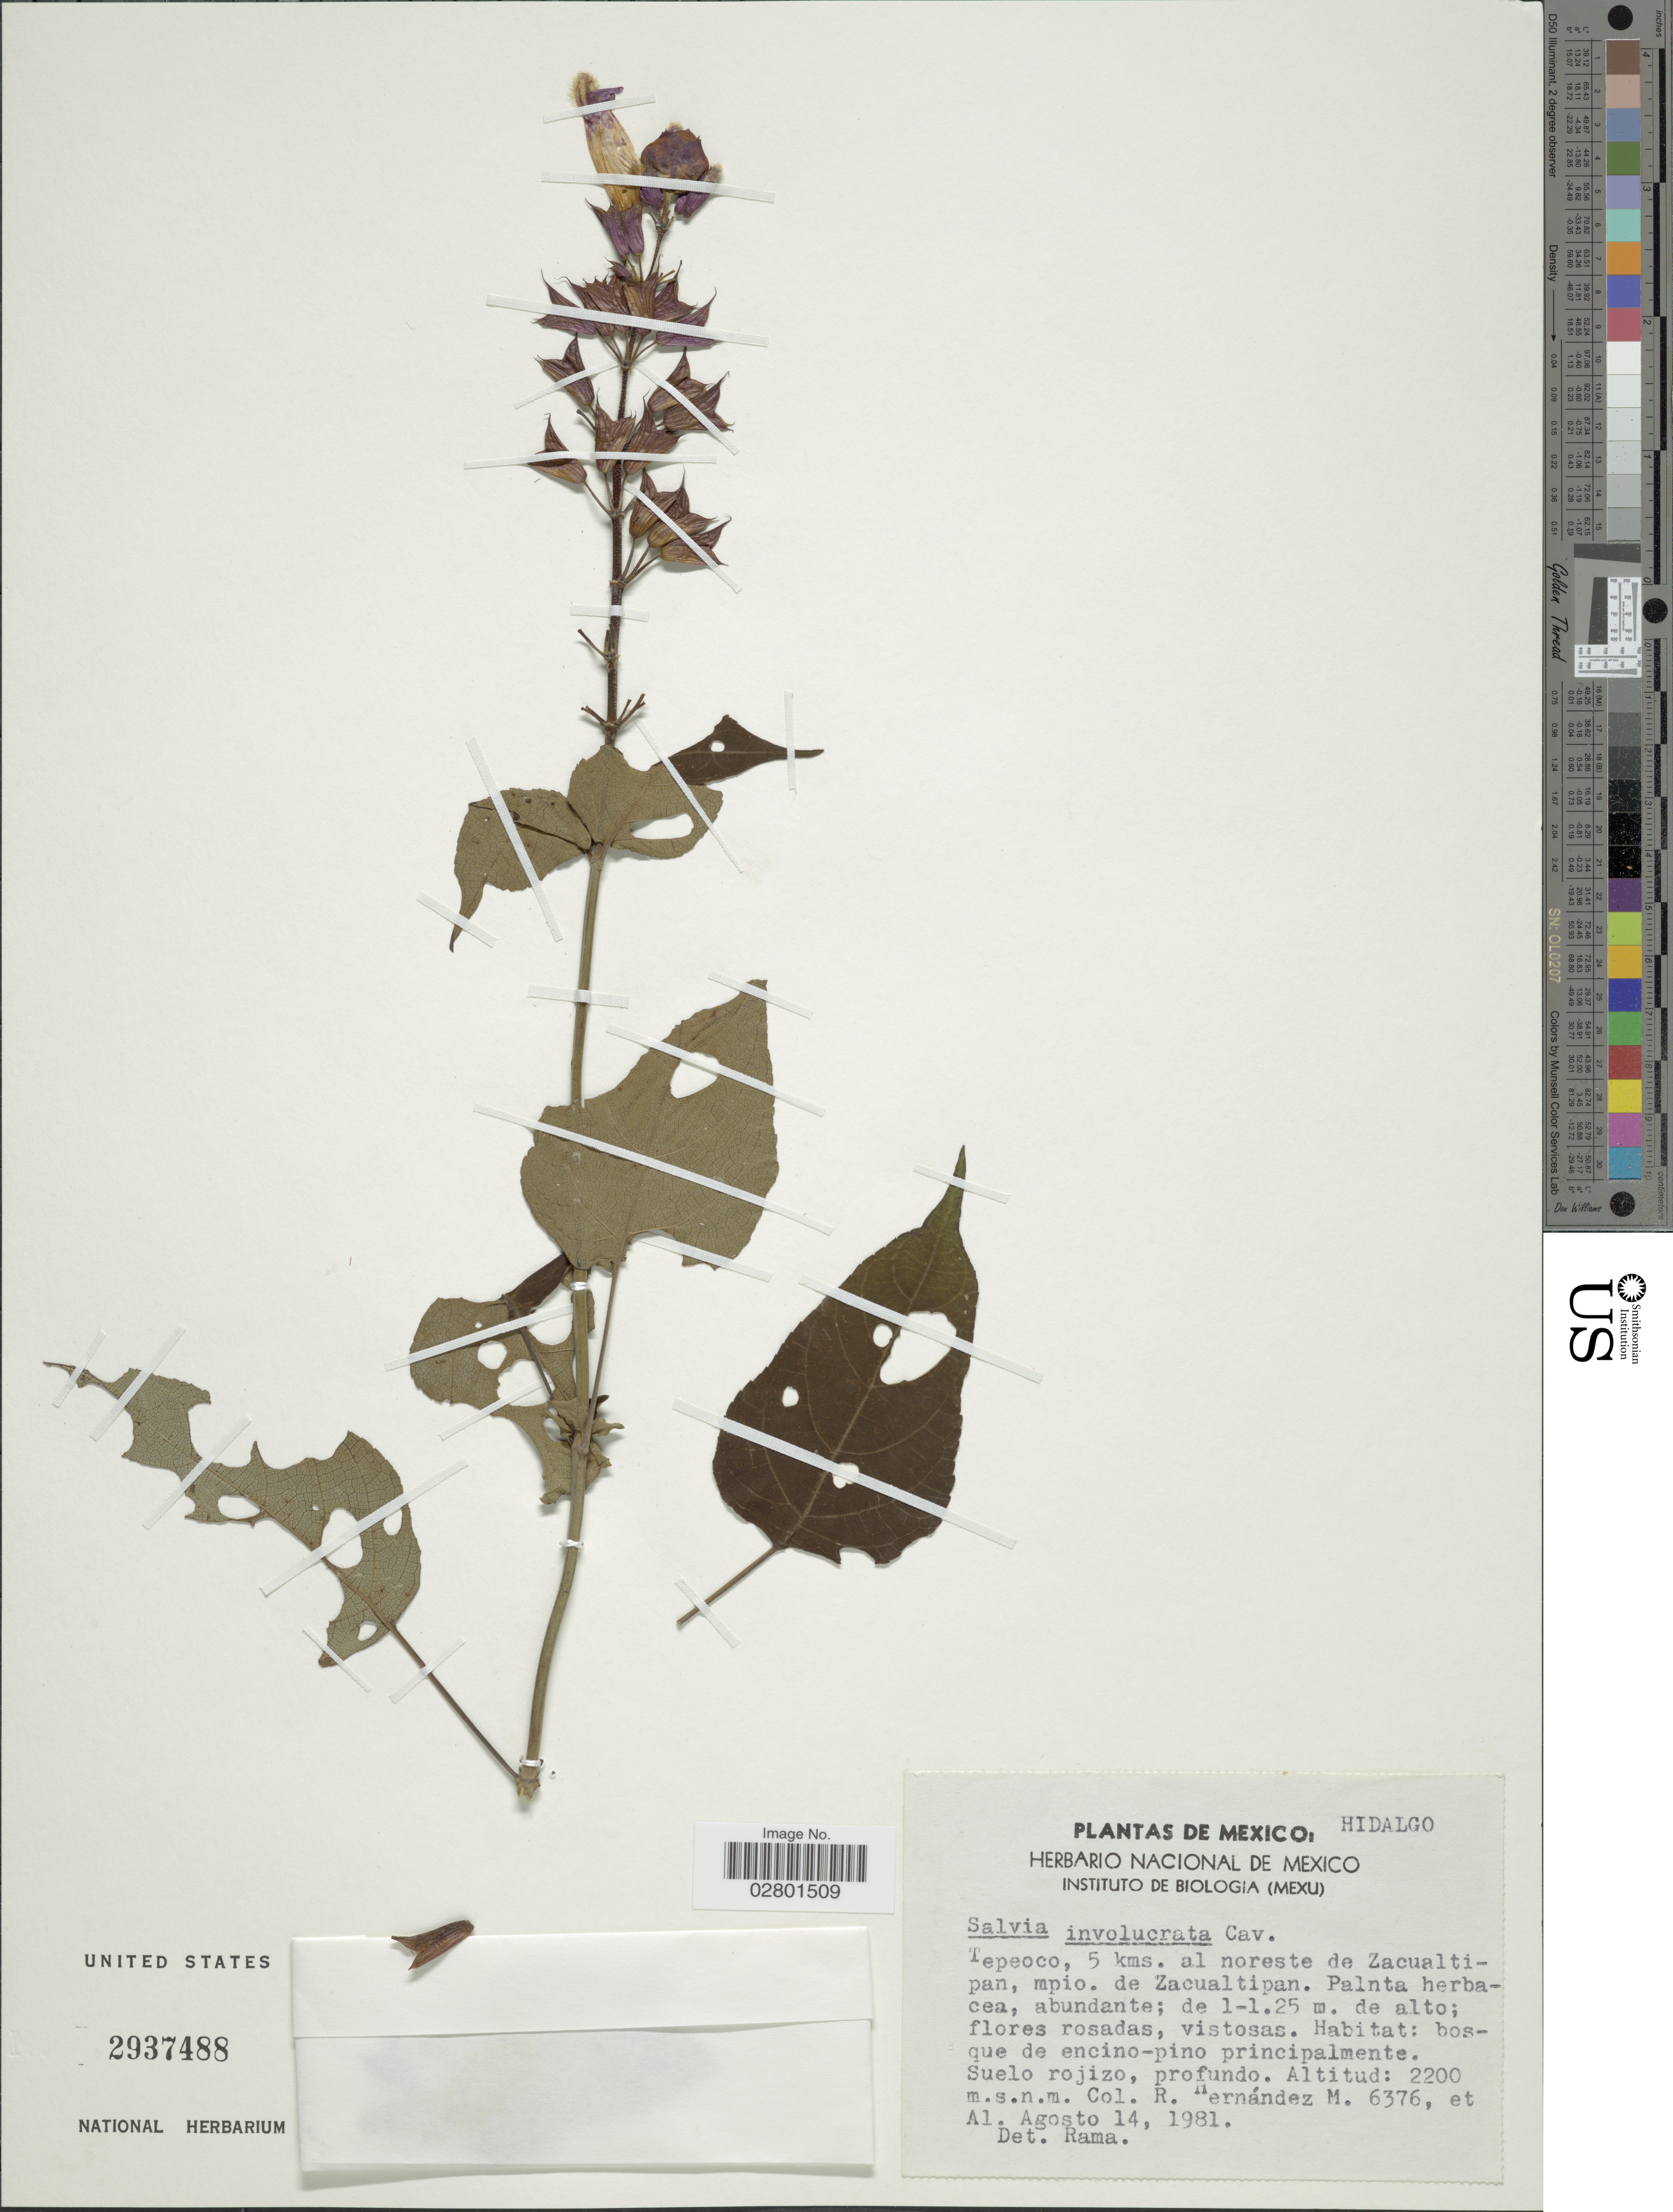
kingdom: Plantae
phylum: Tracheophyta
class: Magnoliopsida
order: Lamiales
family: Lamiaceae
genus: Salvia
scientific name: Salvia involucrata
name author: Cav.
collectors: R. M. Hernandez & et al.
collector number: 6376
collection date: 1981-08-14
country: Mexico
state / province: Hidalgo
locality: Tepeoco, 5 kms. al norteste de Zacualtipan, mpio. de Zacualtipan.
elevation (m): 2200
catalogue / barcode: US 2937488